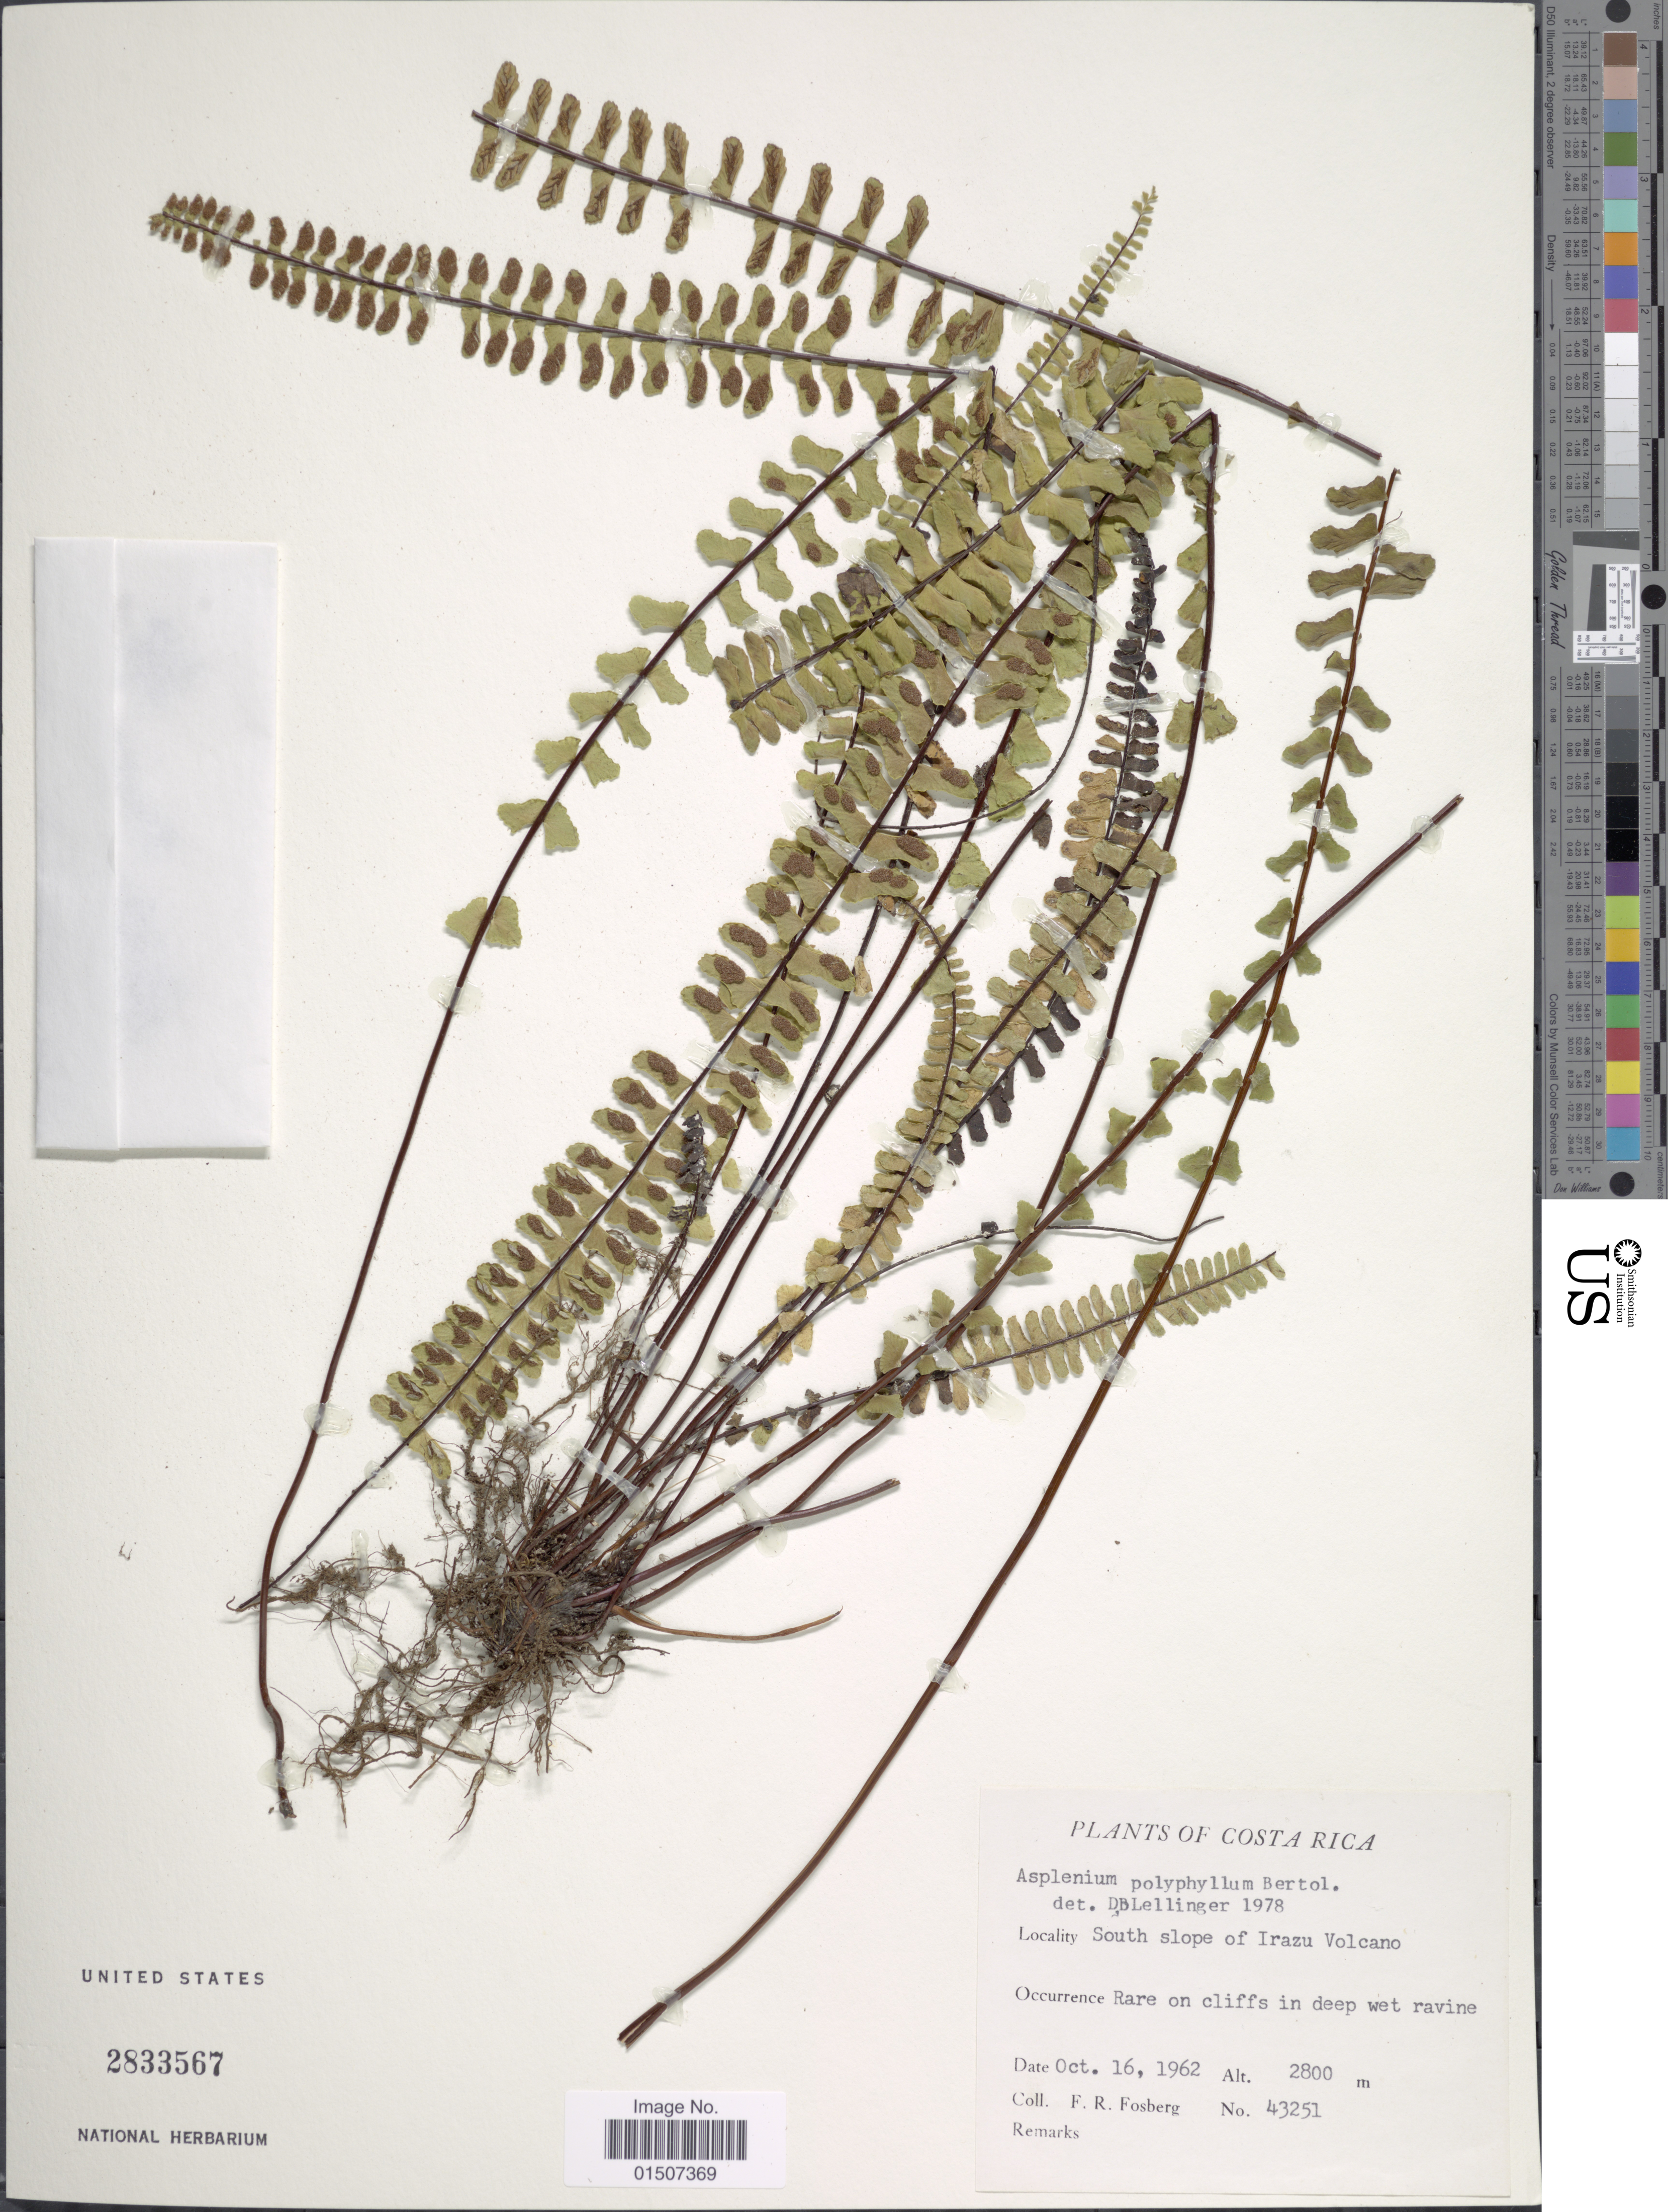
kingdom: Plantae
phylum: Tracheophyta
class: Polypodiopsida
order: Polypodiales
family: Aspleniaceae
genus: Asplenium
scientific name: Asplenium polyphyllum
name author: Bertol.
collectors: F. R. Fosberg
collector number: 43251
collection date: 1962-10-16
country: Costa Rica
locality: South slope of Irazu Volcano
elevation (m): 2800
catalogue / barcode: US 2833567